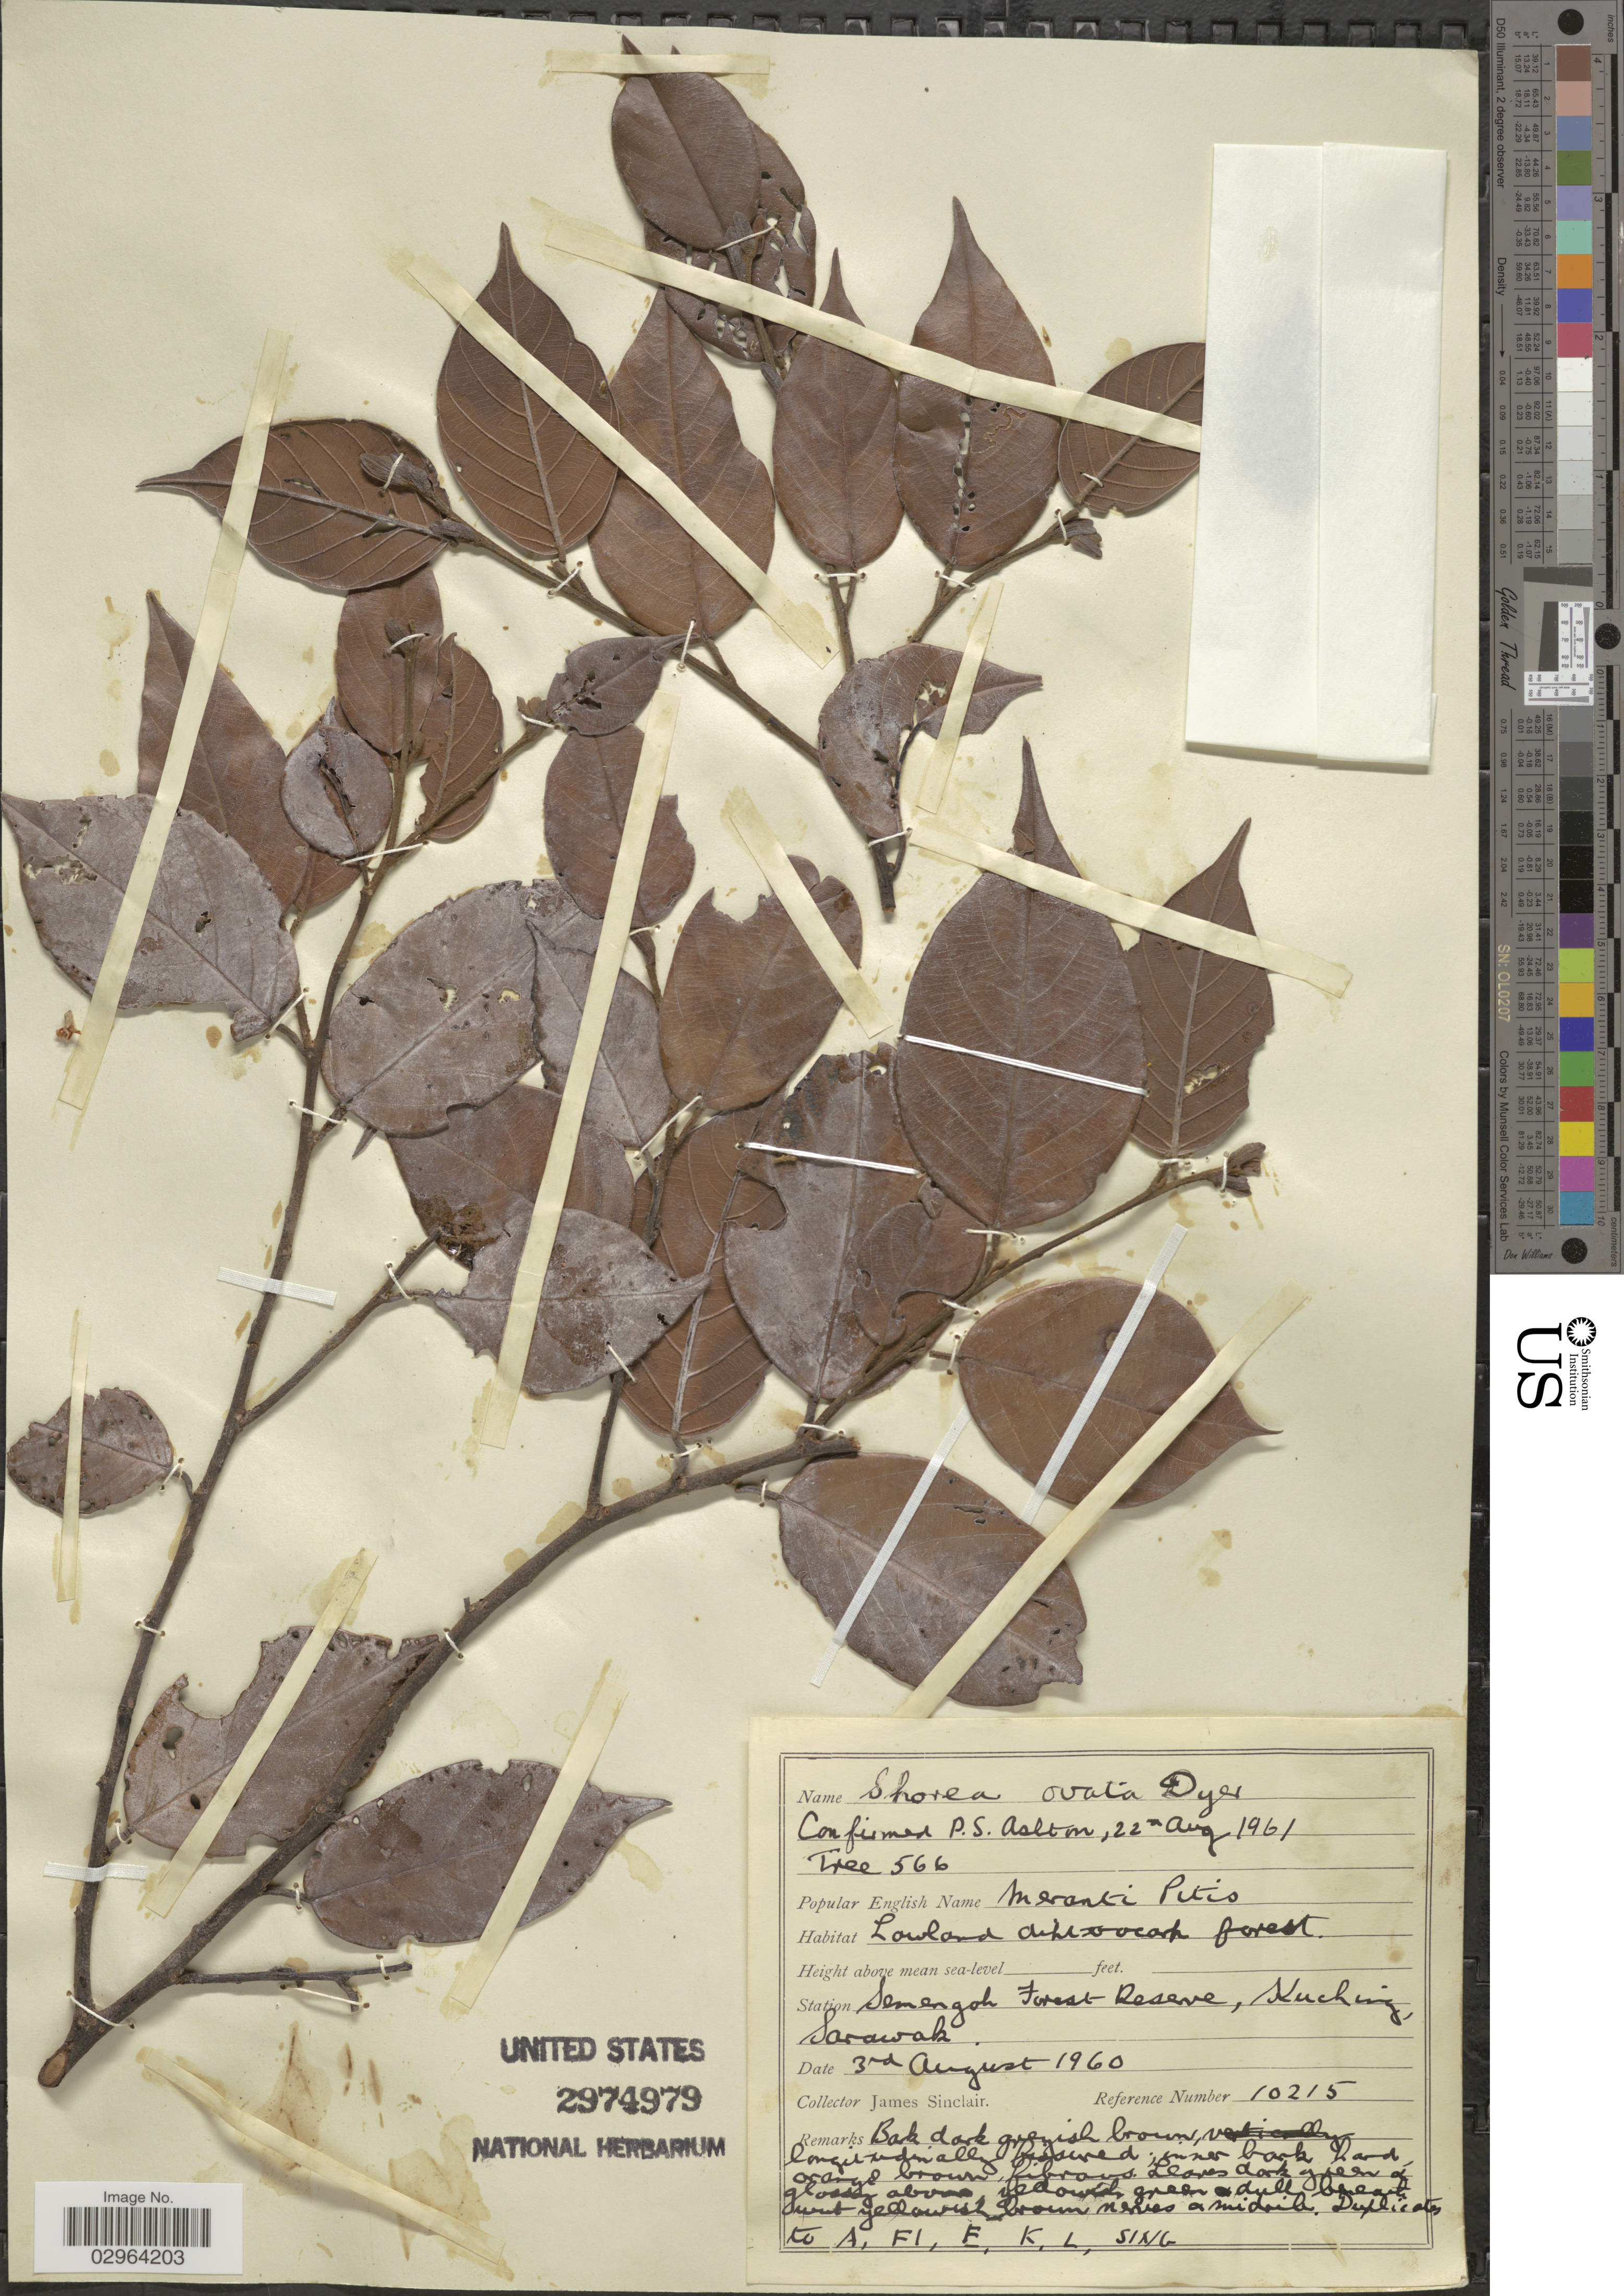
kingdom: Plantae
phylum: Tracheophyta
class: Magnoliopsida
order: Malvales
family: Dipterocarpaceae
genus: Rubroshorea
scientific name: Rubroshorea ovata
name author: (Dyer ex Brandis) P.S. Ashton & J. Heck.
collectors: J. Sinclair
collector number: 10215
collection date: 1960-08-03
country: Malaysia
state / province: Sarawak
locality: Station Semengoh Forest Reserve, Kuching.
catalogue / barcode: US 2974979